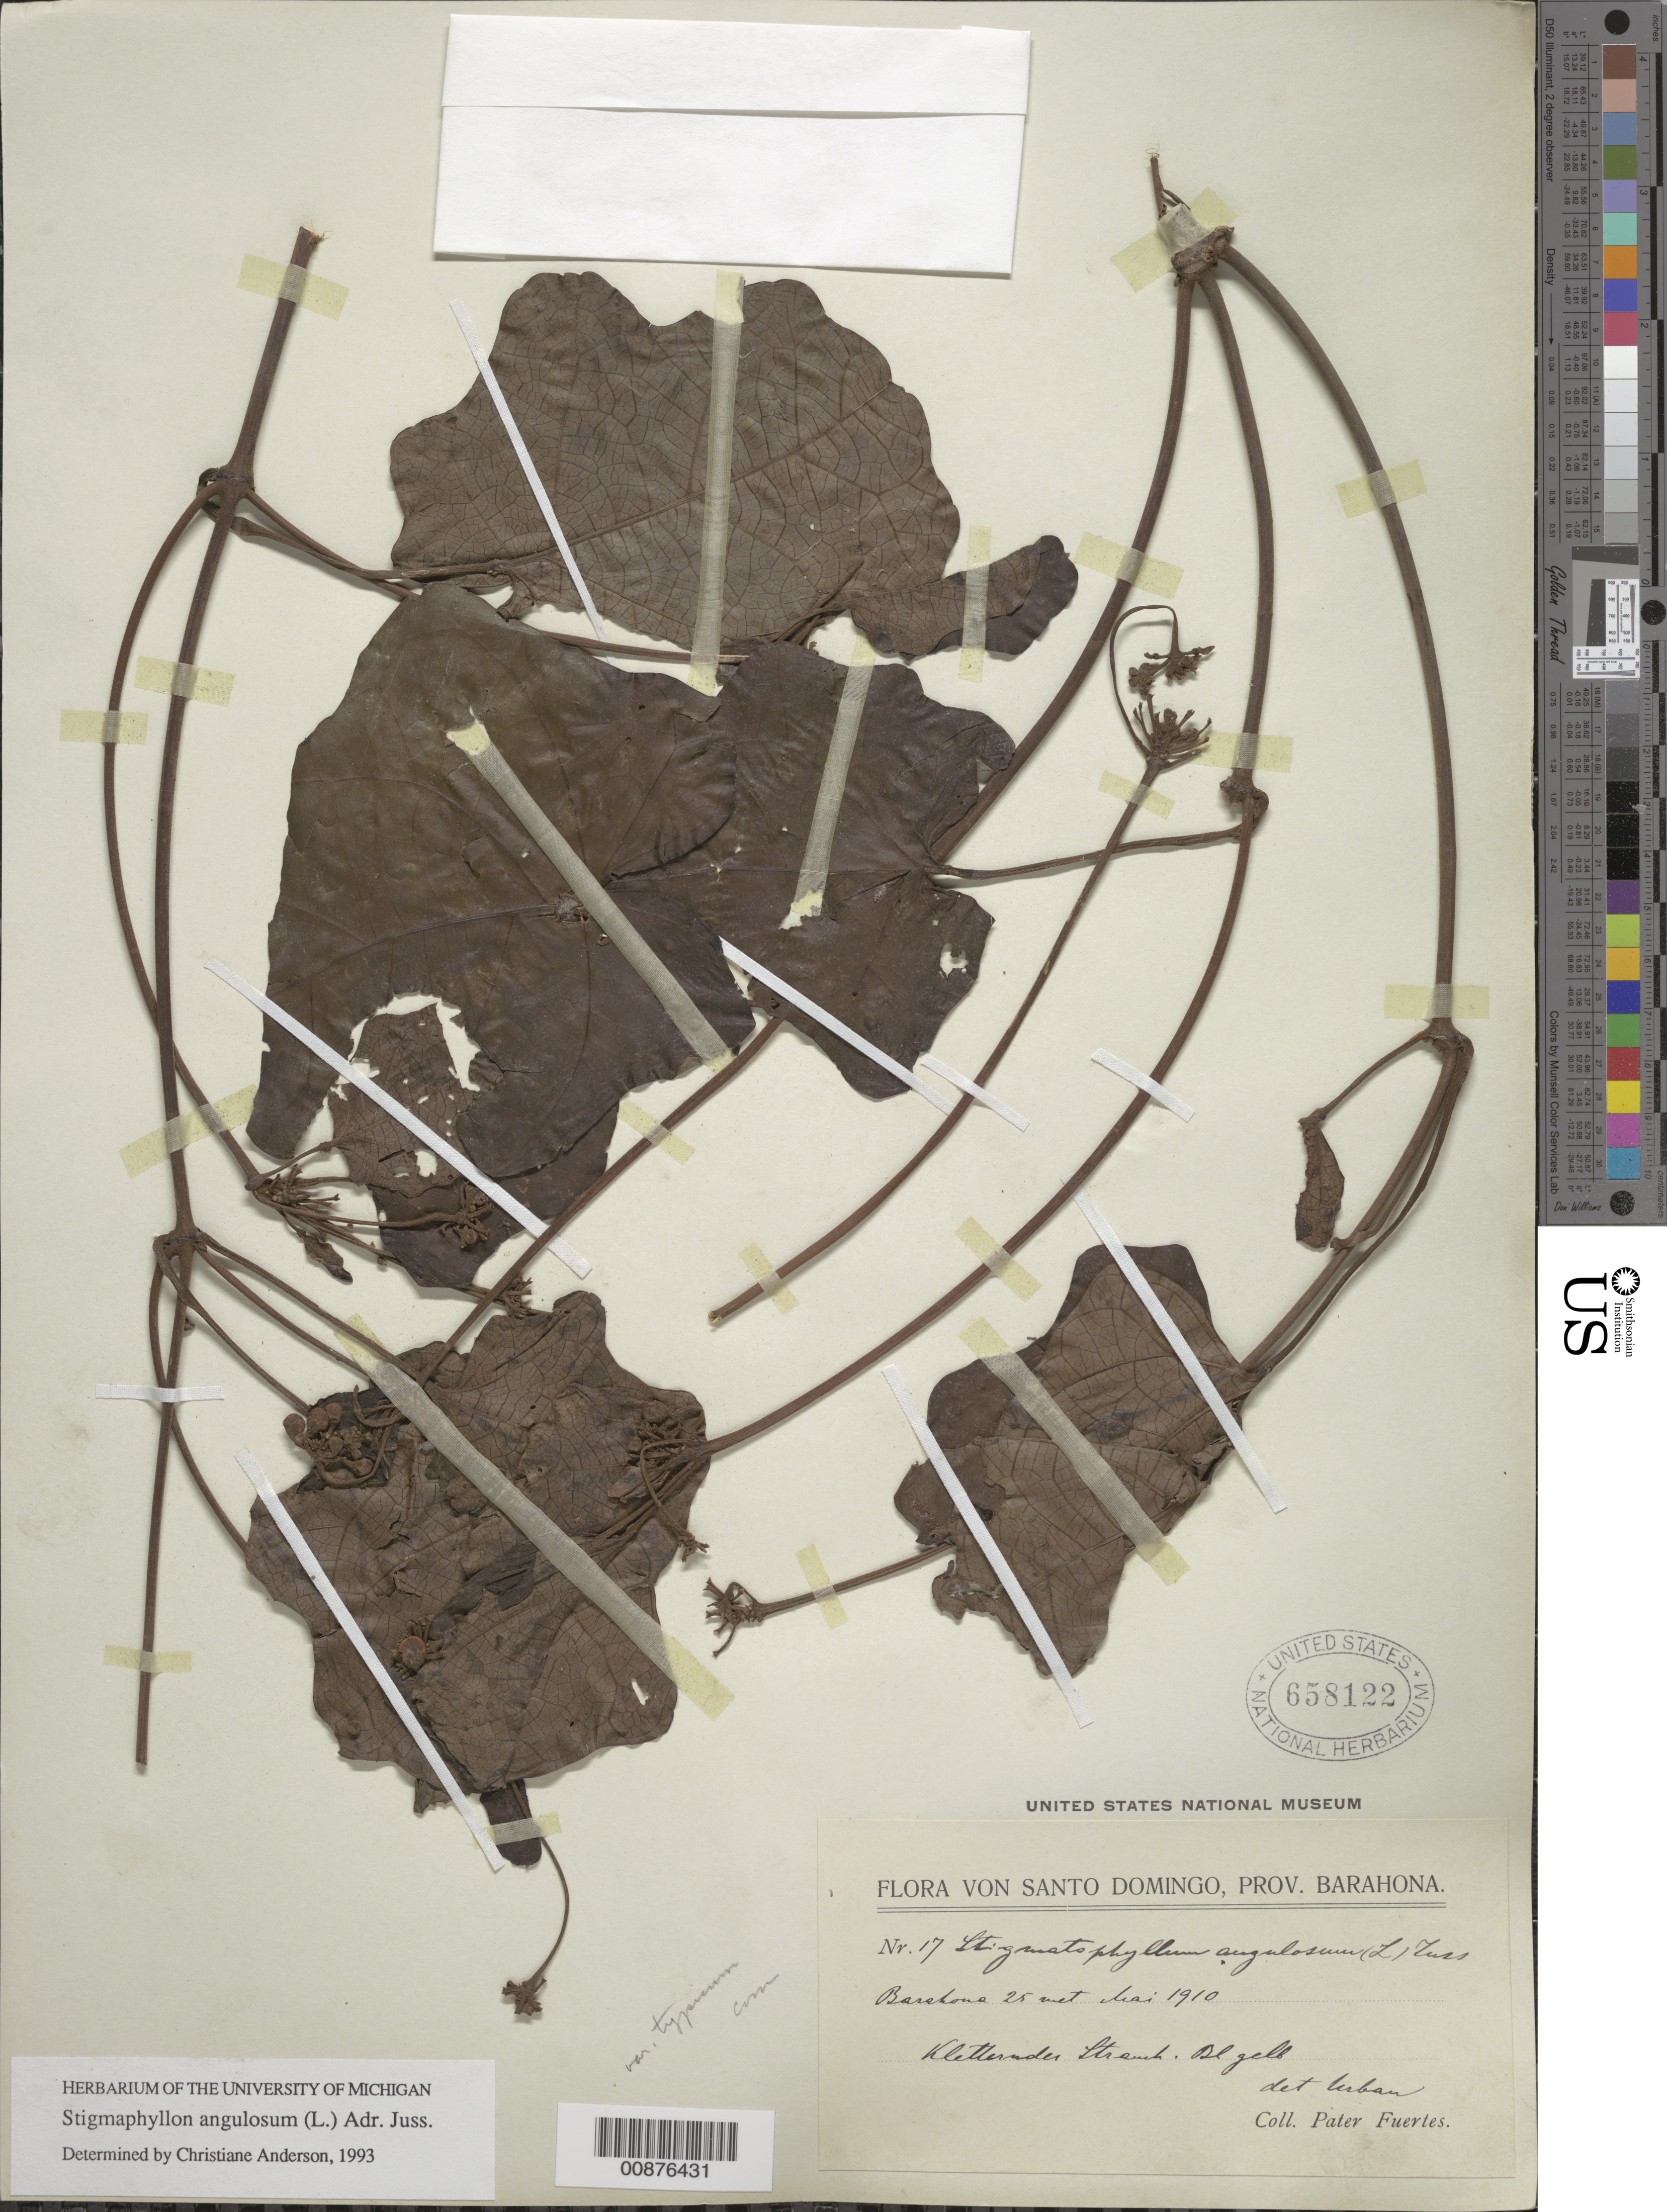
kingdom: Plantae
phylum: Tracheophyta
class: Magnoliopsida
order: Malpighiales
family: Malpighiaceae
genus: Stigmaphyllon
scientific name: Stigmaphyllon angulosum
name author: (L.) A. Juss.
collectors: M. D. Fuertes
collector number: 17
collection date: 1910-05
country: Dominican Republic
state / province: Barahona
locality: Santo Domingo, Barahona.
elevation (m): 25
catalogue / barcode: US 658122